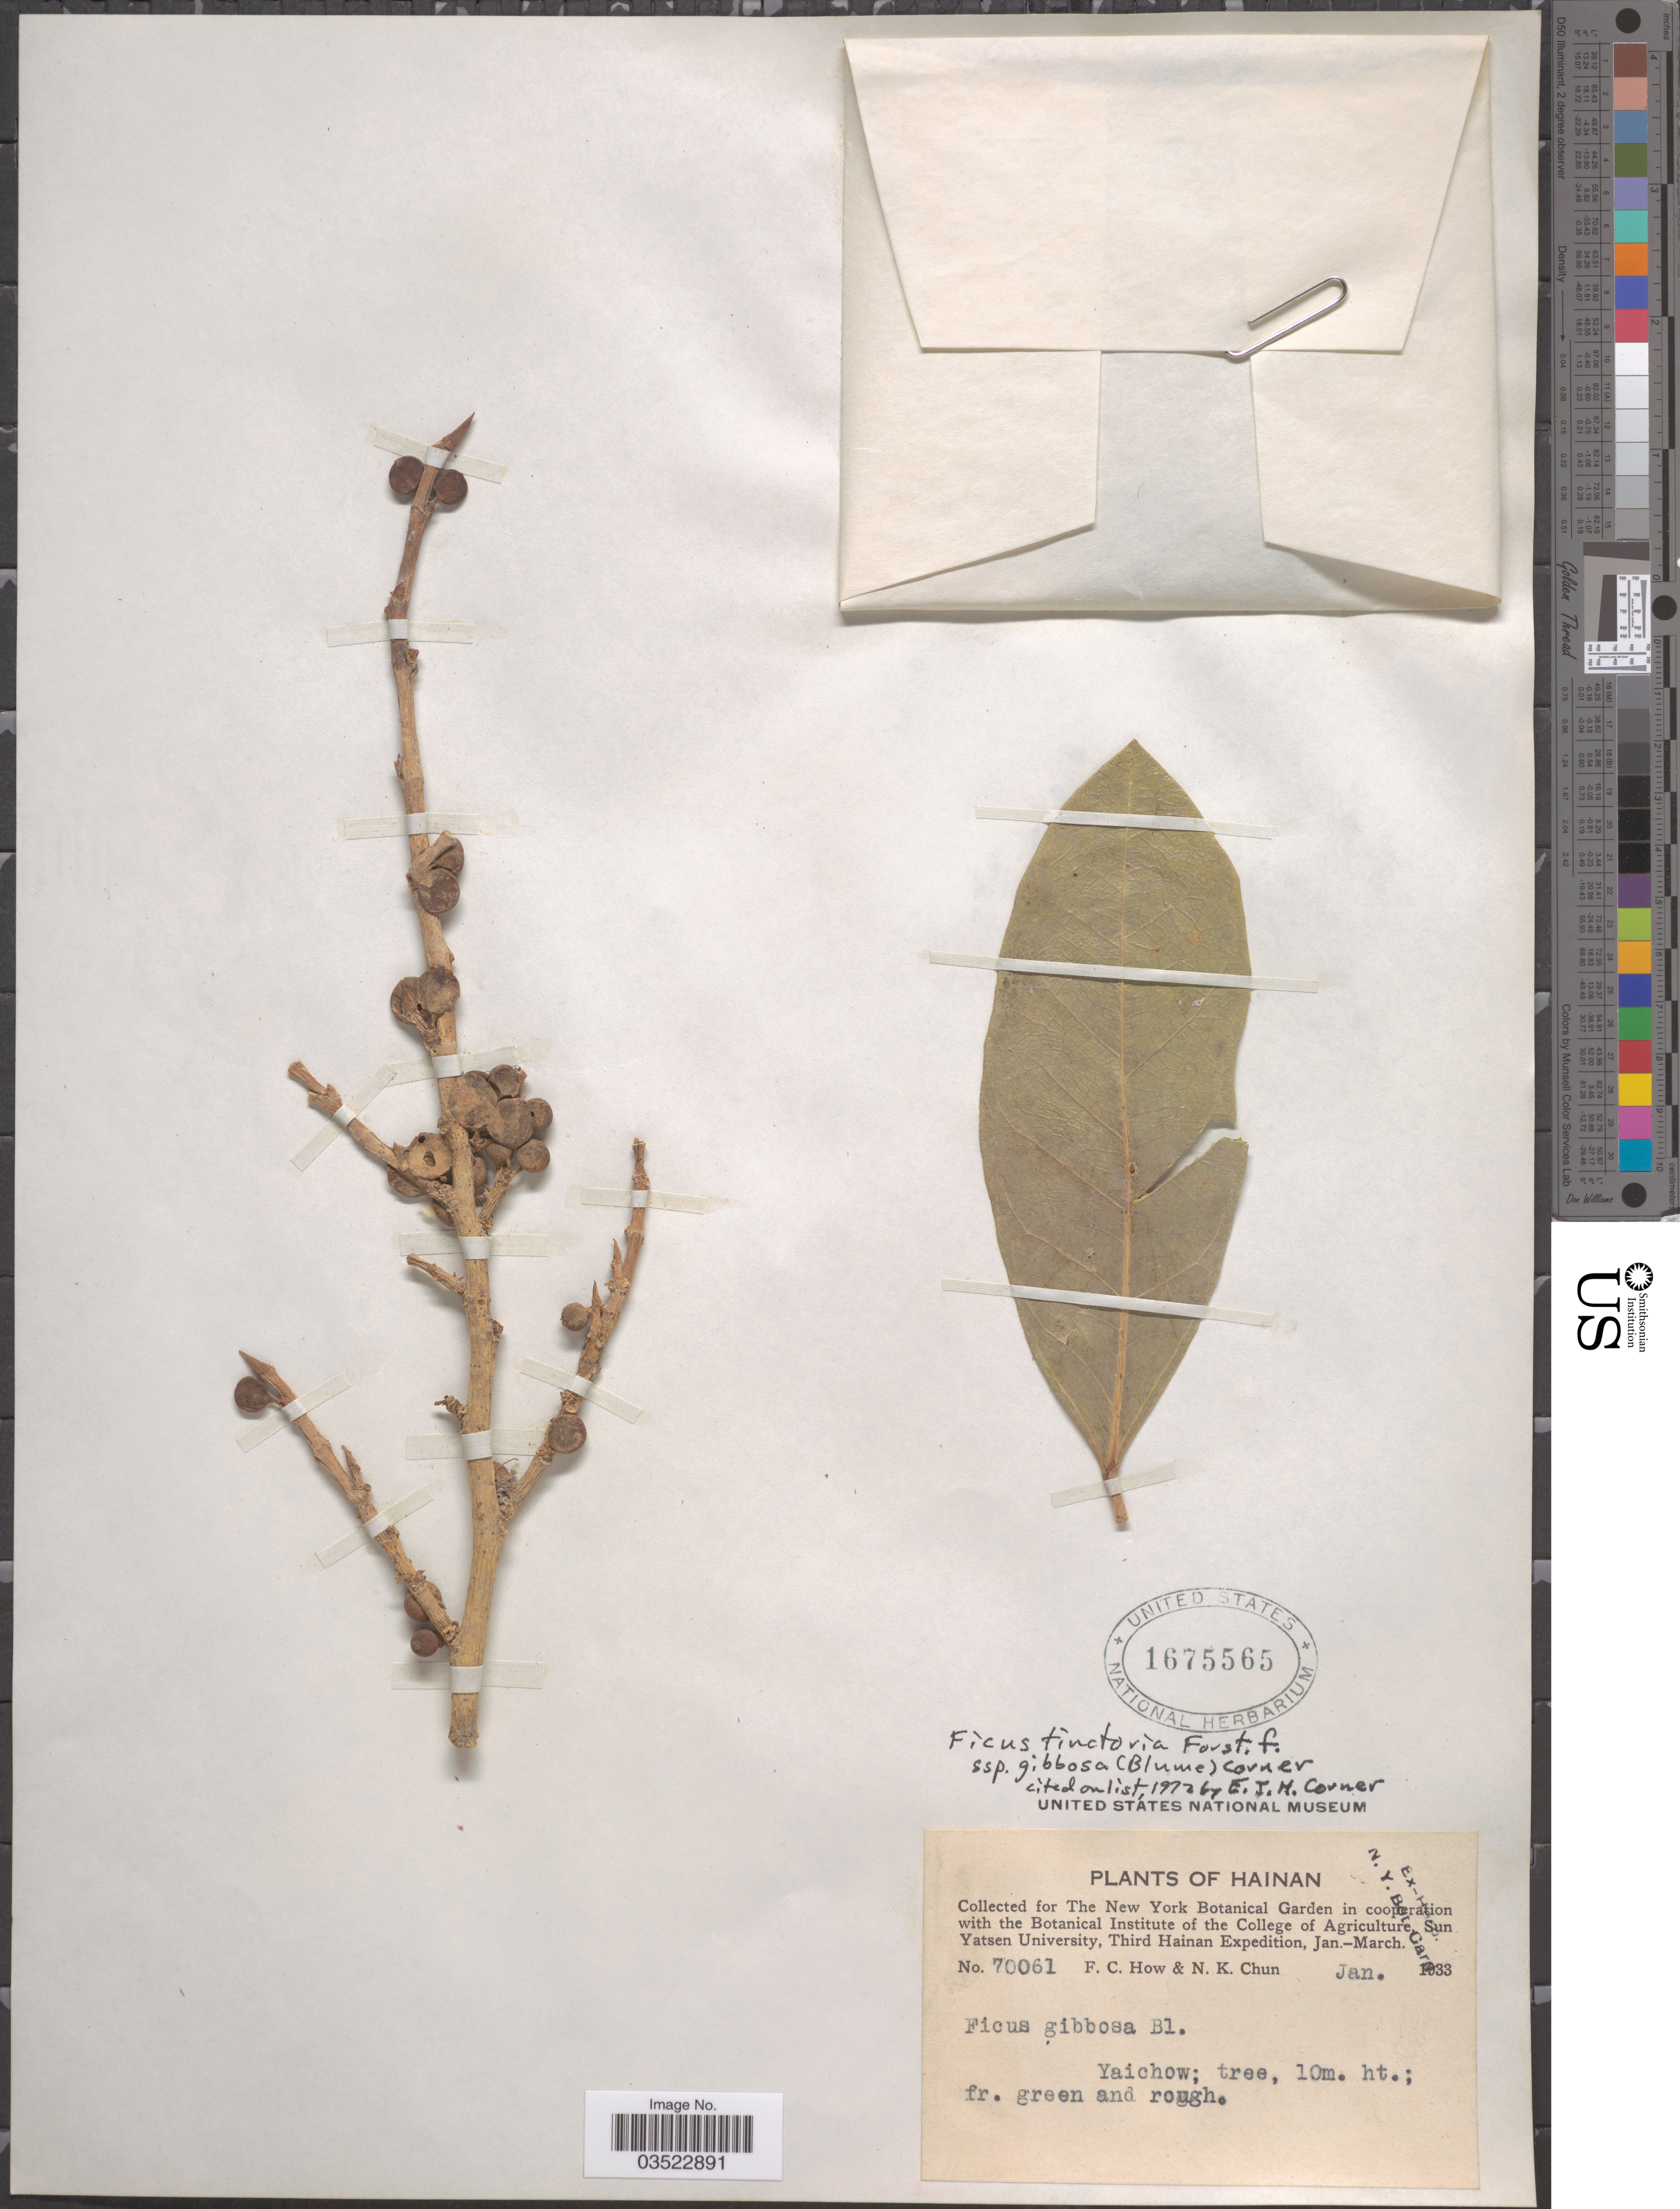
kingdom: Plantae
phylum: Tracheophyta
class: Magnoliopsida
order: Rosales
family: Moraceae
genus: Ficus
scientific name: Ficus tinctoria subsp. gibbosa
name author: (Blume) Corner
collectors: F. C. How & N. K. Chun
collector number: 70061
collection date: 1933-01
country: China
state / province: Hainan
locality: Third Hainan Expedition, Jan.-March. Yaichow.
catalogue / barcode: US 1675565